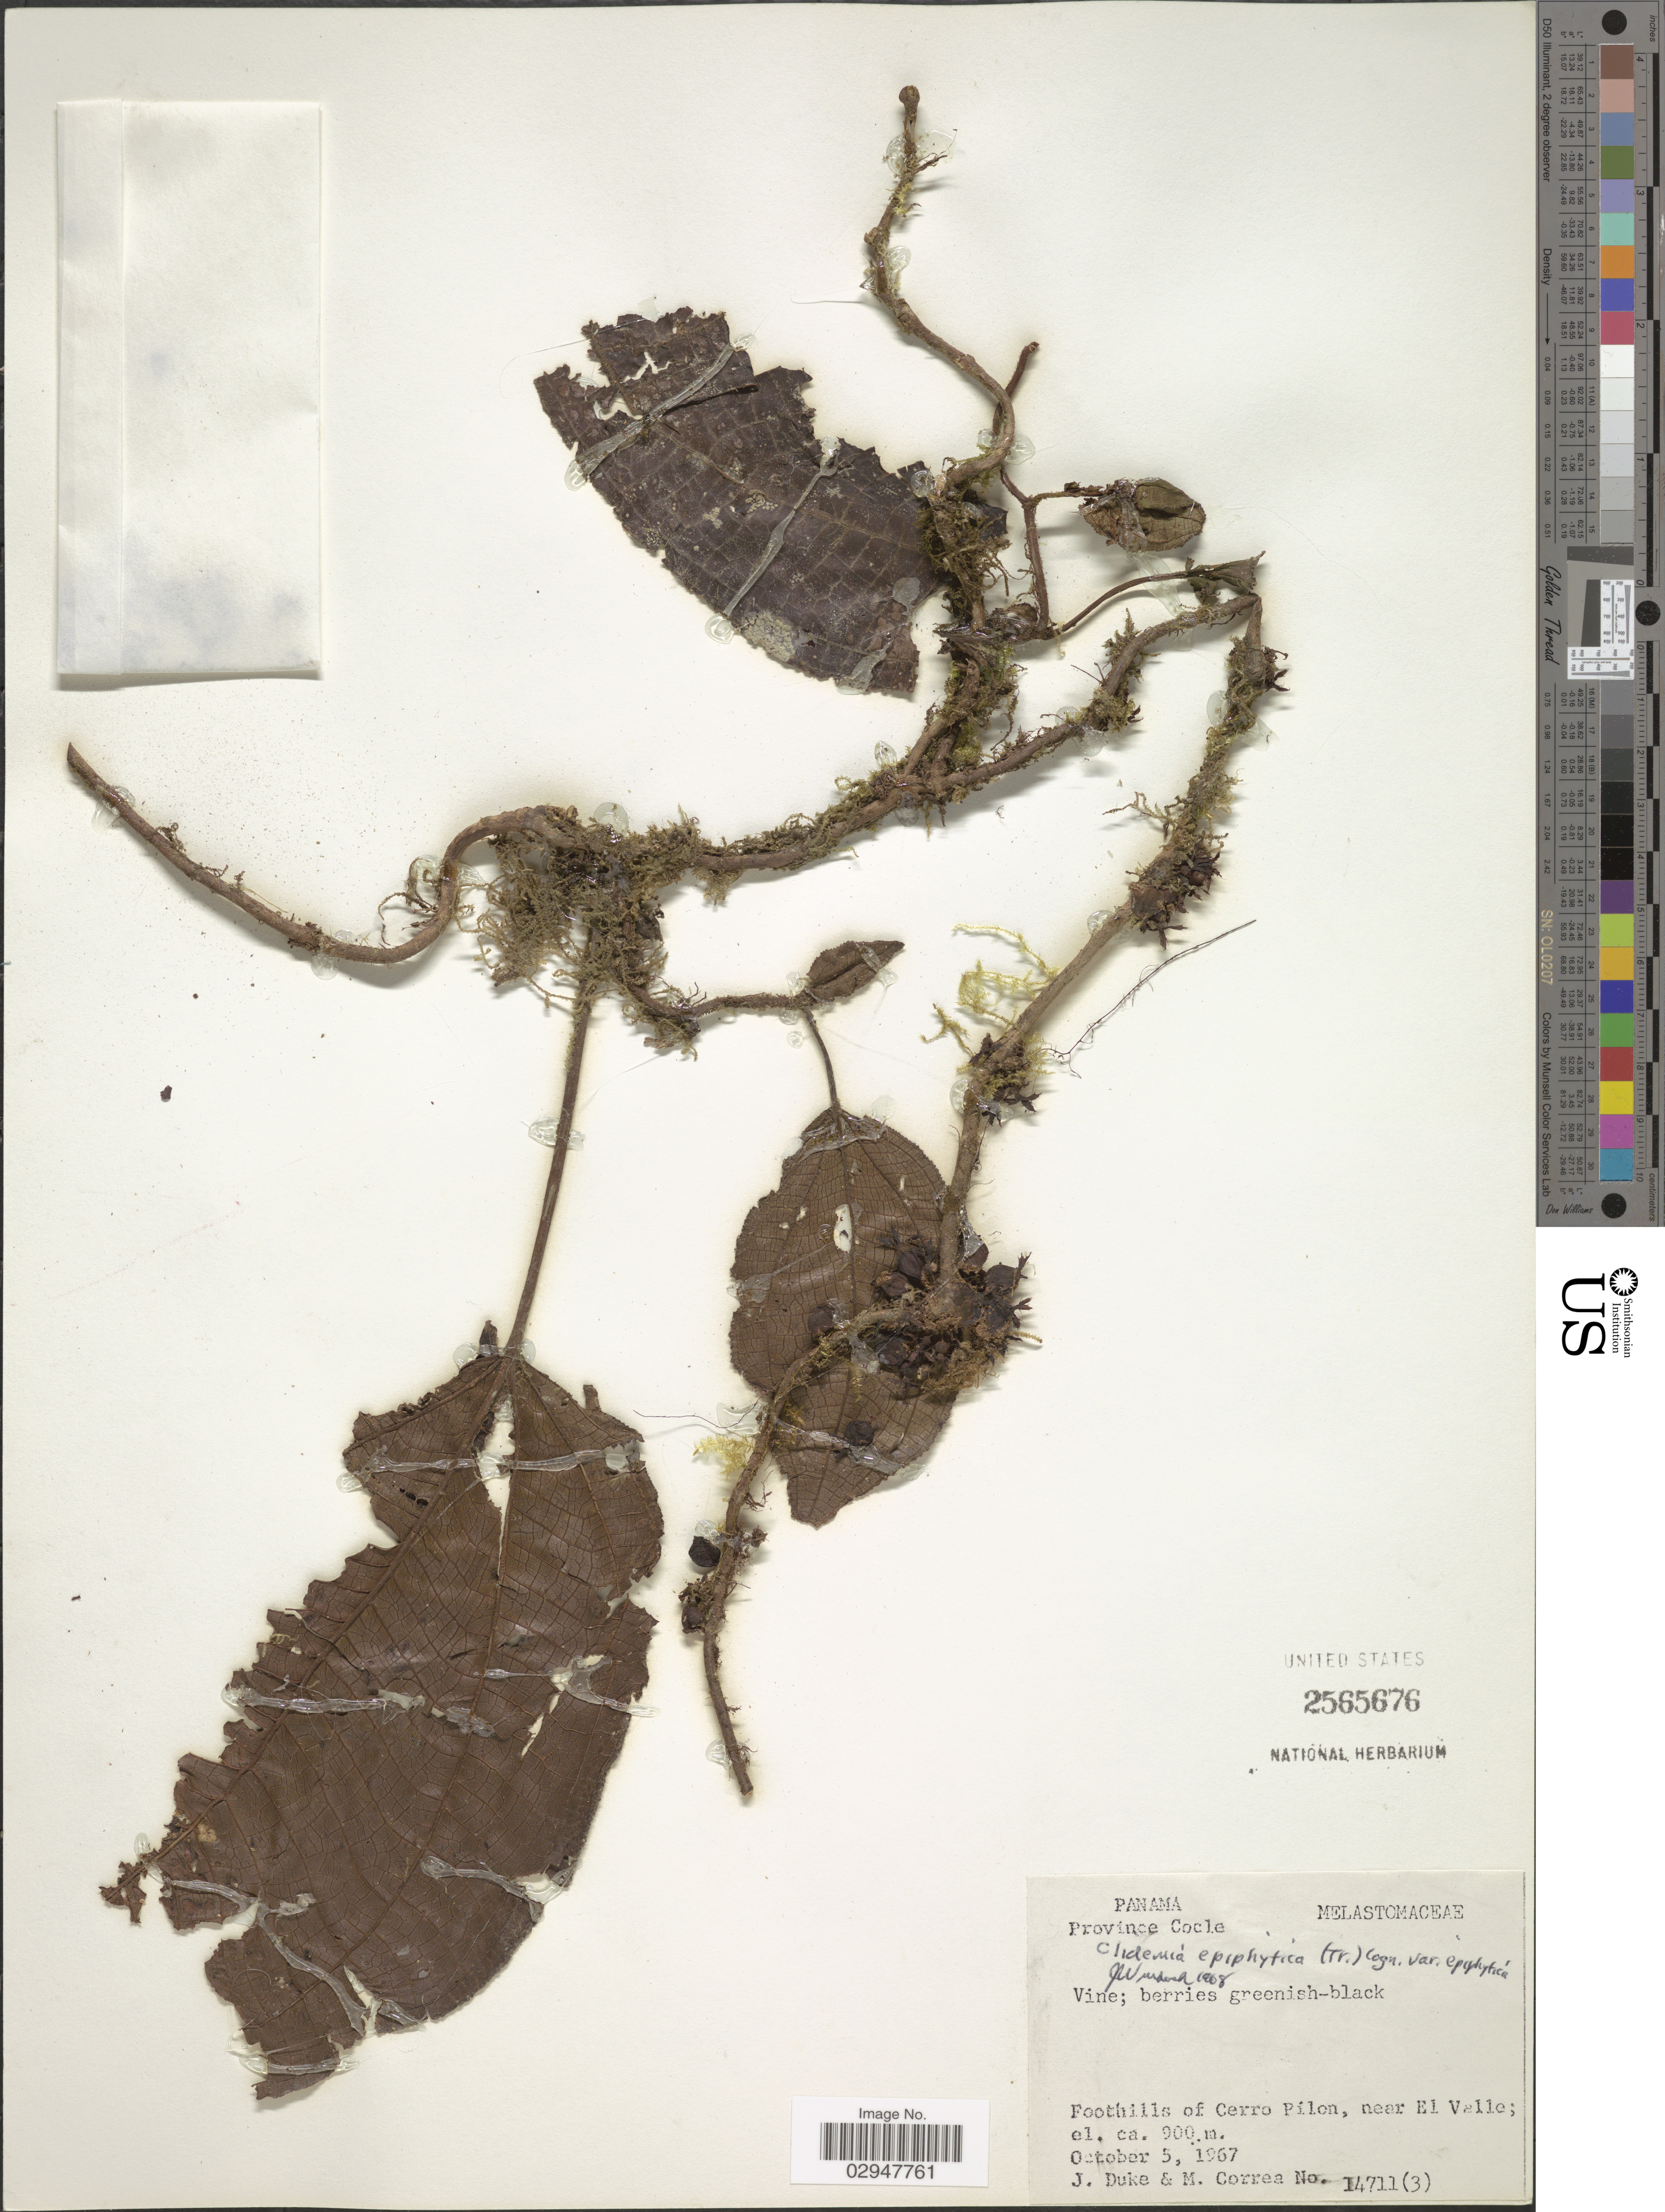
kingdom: Plantae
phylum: Tracheophyta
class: Magnoliopsida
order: Myrtales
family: Melastomataceae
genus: Clidemia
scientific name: Clidemia epiphytica var. trichocalyx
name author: (S.F. Blake) Wurdack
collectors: J. Duke & M. Correa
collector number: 14711 (3)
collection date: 1967-10-05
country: Panama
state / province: Coclé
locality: Foothills of Cerro Pilon, near El Vallo.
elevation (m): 900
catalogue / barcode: US 2565676